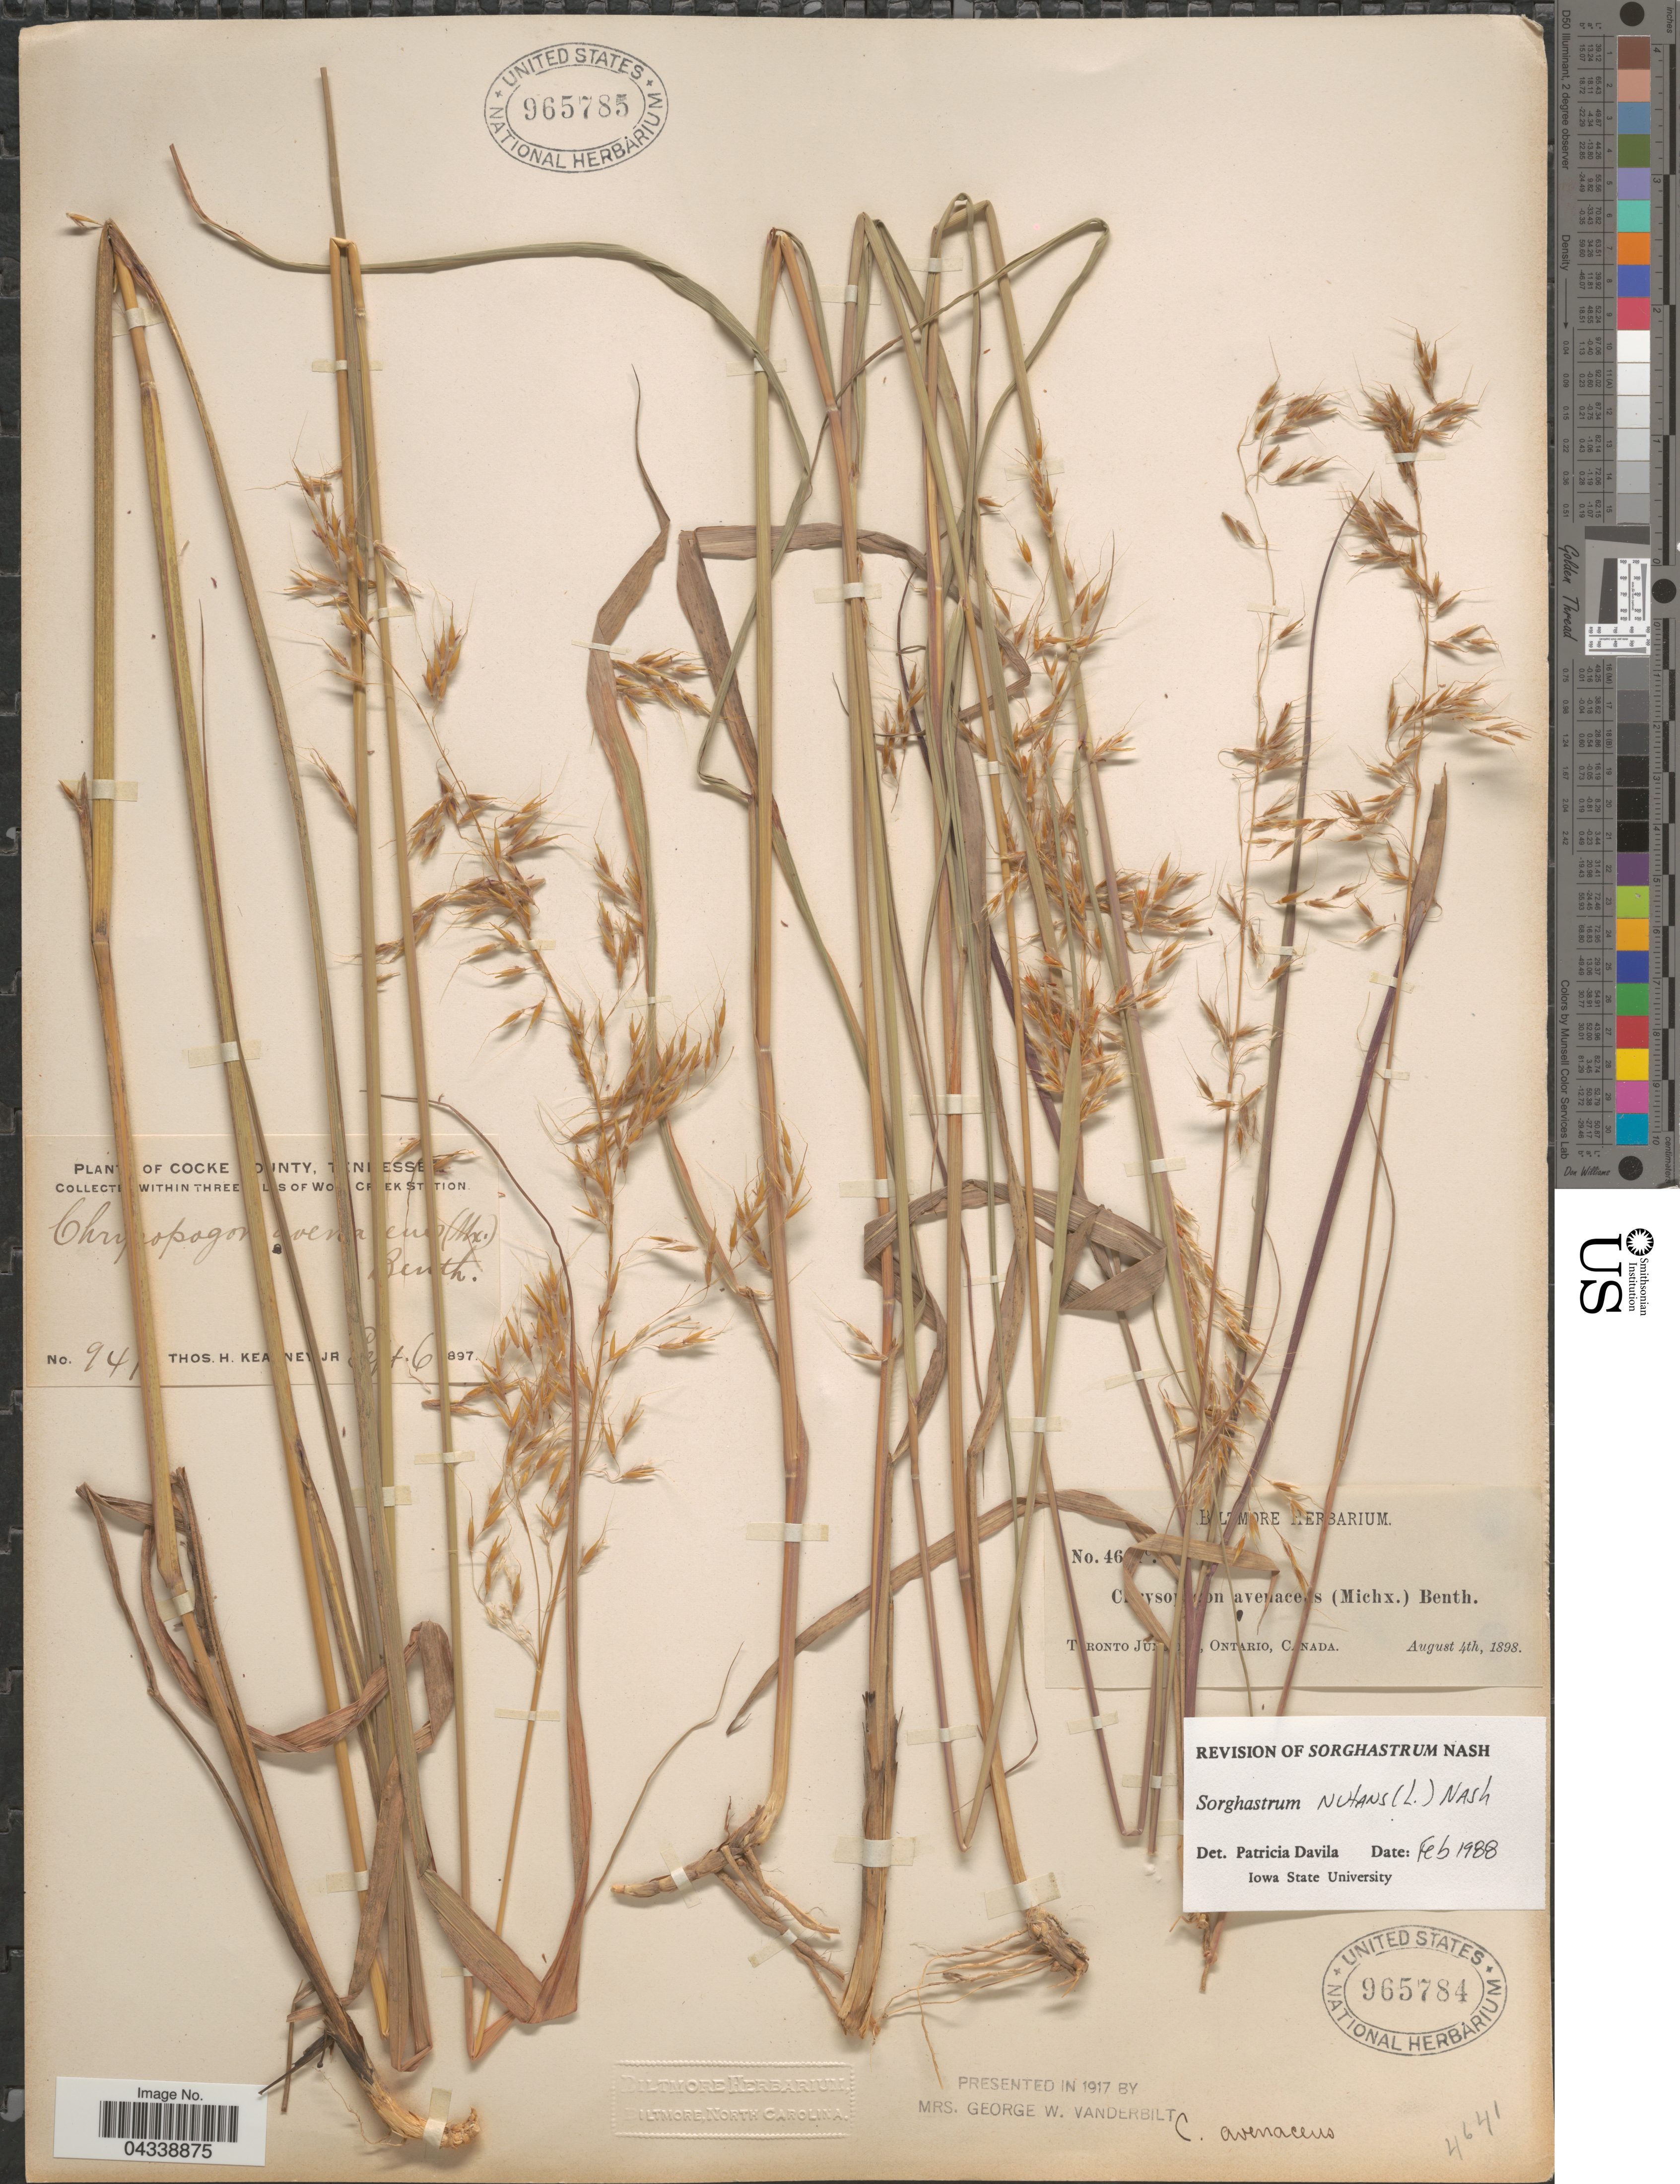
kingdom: Plantae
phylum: Tracheophyta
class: Liliopsida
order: Poales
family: Poaceae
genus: Sorghastrum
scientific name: Sorghastrum nutans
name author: (L.) Nash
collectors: ex herb. Biltmore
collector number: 46!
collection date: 1898-08-04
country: Canada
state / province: Ontario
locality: Toronto Junction.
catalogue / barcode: US 965784-2